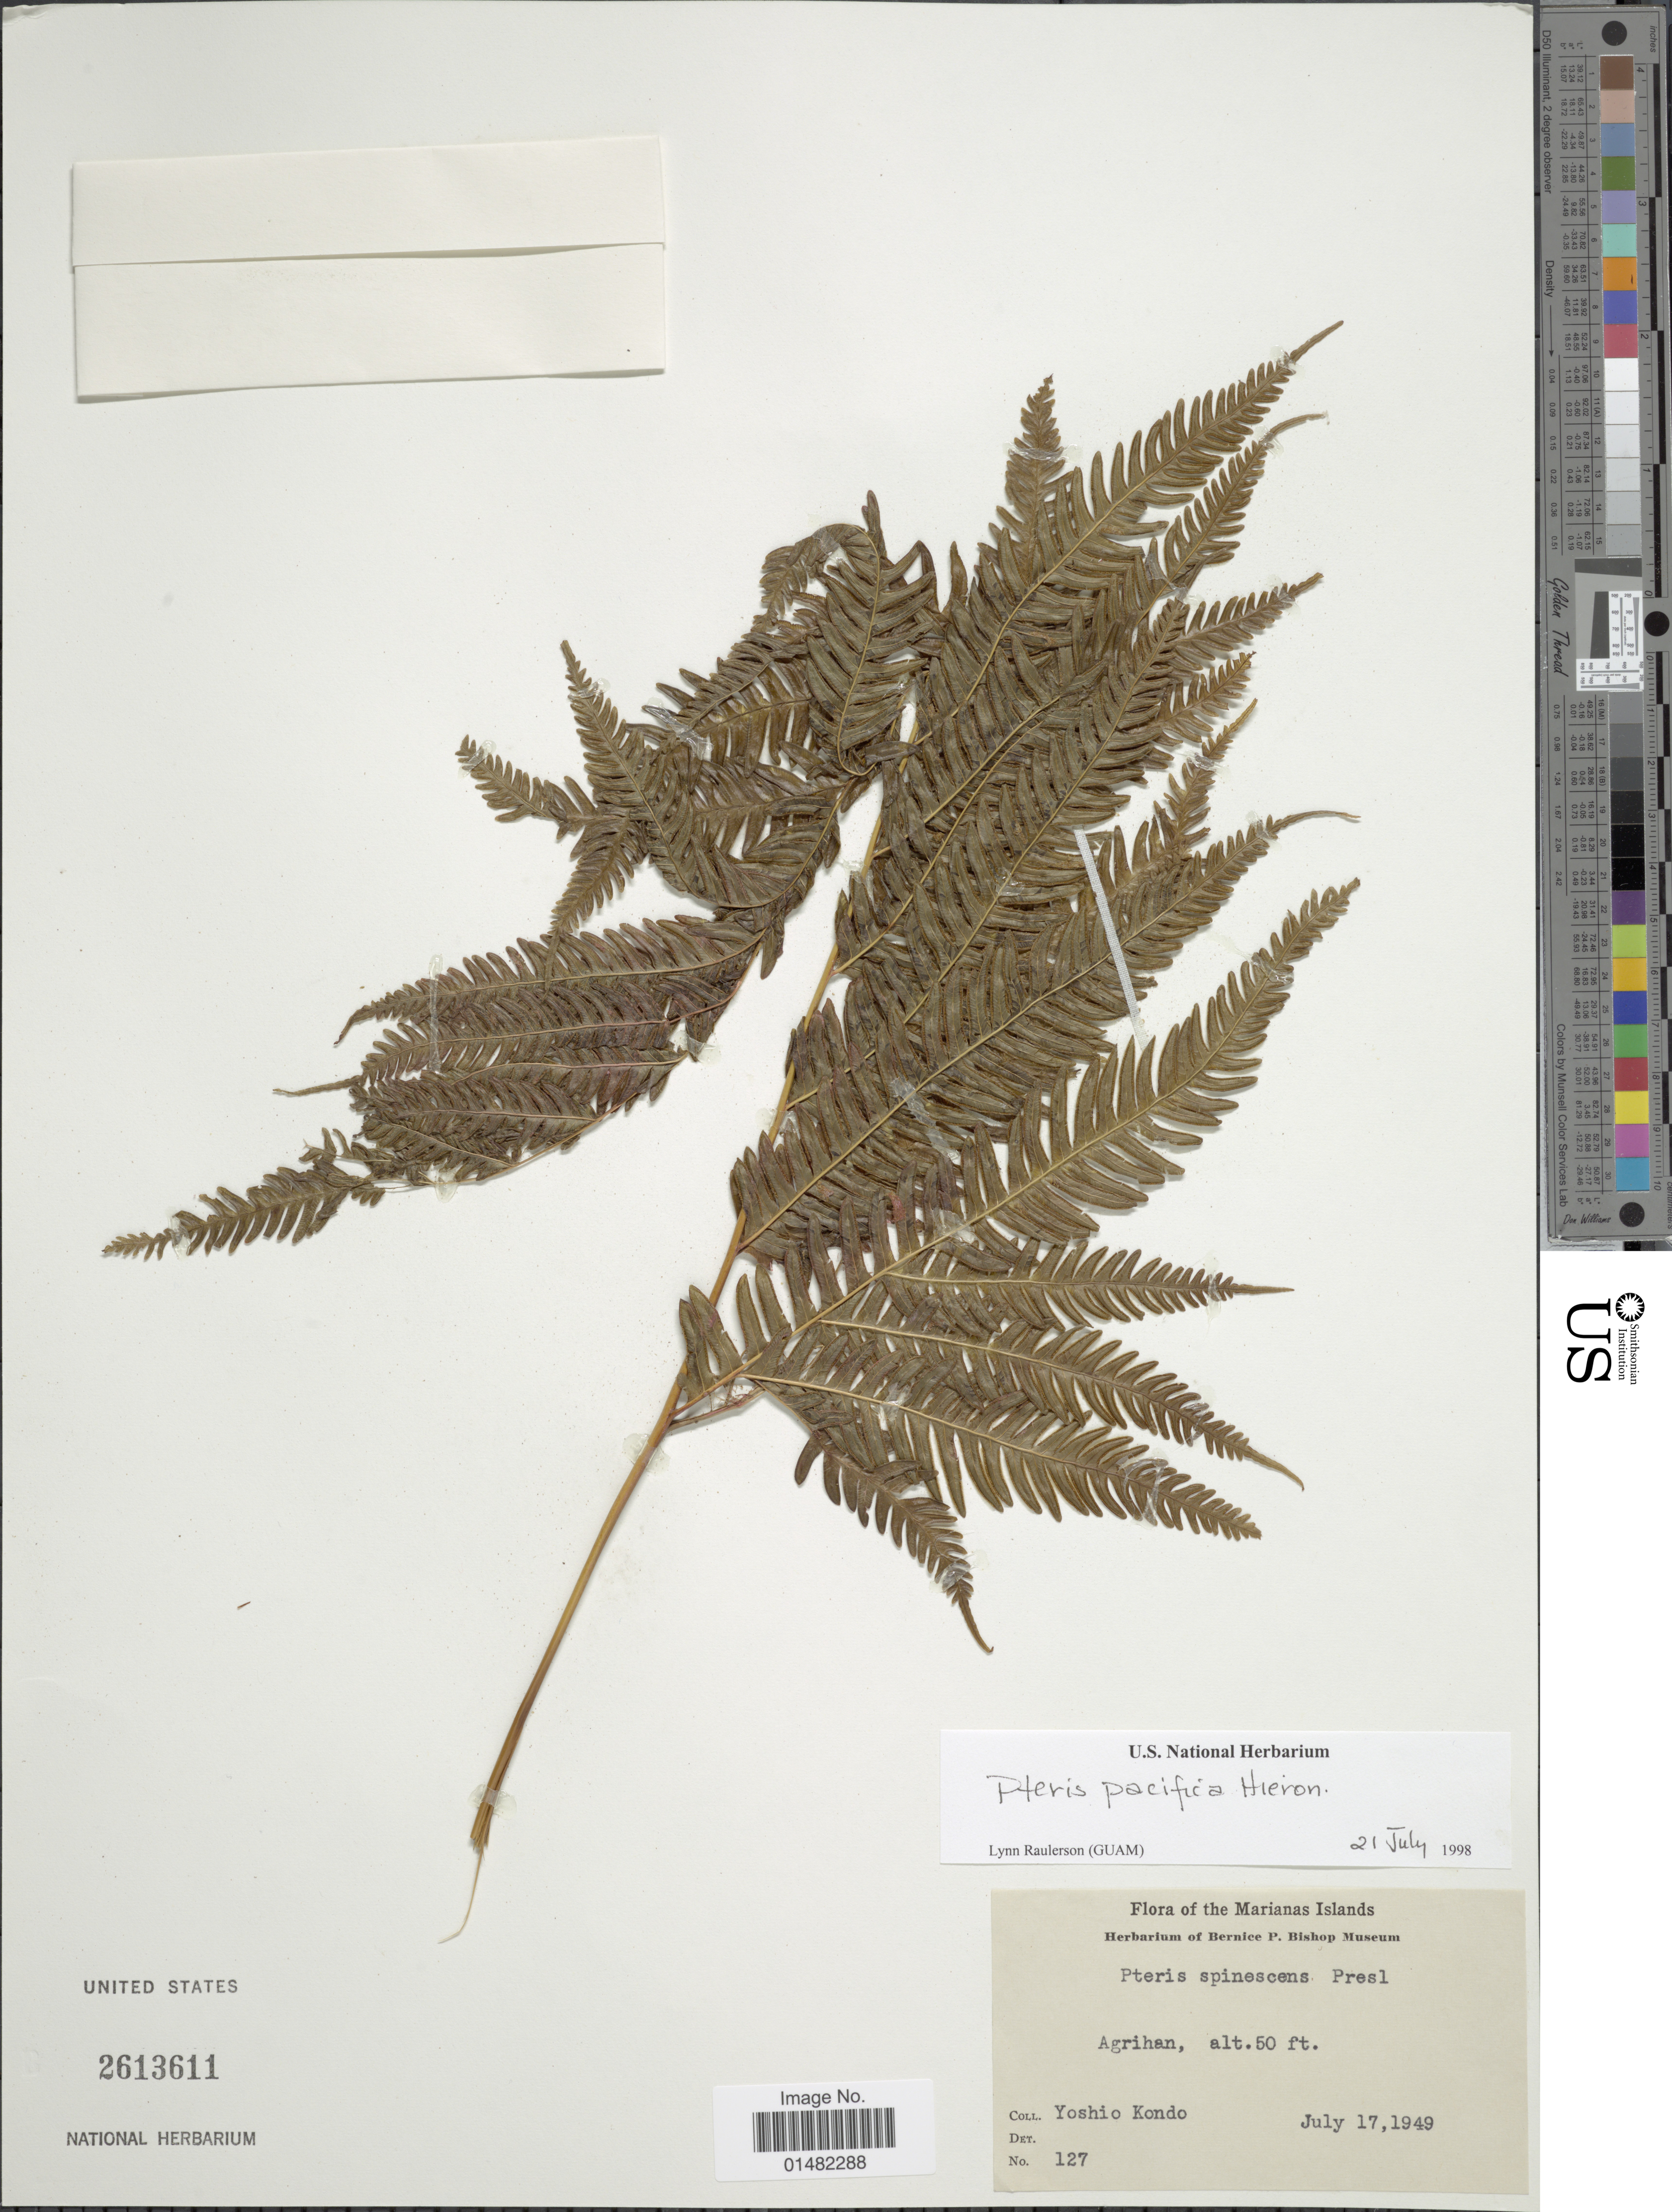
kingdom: Plantae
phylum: Tracheophyta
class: Polypodiopsida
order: Polypodiales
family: Pteridaceae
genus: Pteris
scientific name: Pteris pacifica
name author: Hieron.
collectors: Y. Kondo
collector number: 127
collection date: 1949-07-17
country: Northern Mariana Islands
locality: Agrihan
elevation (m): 15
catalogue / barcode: US 2613611